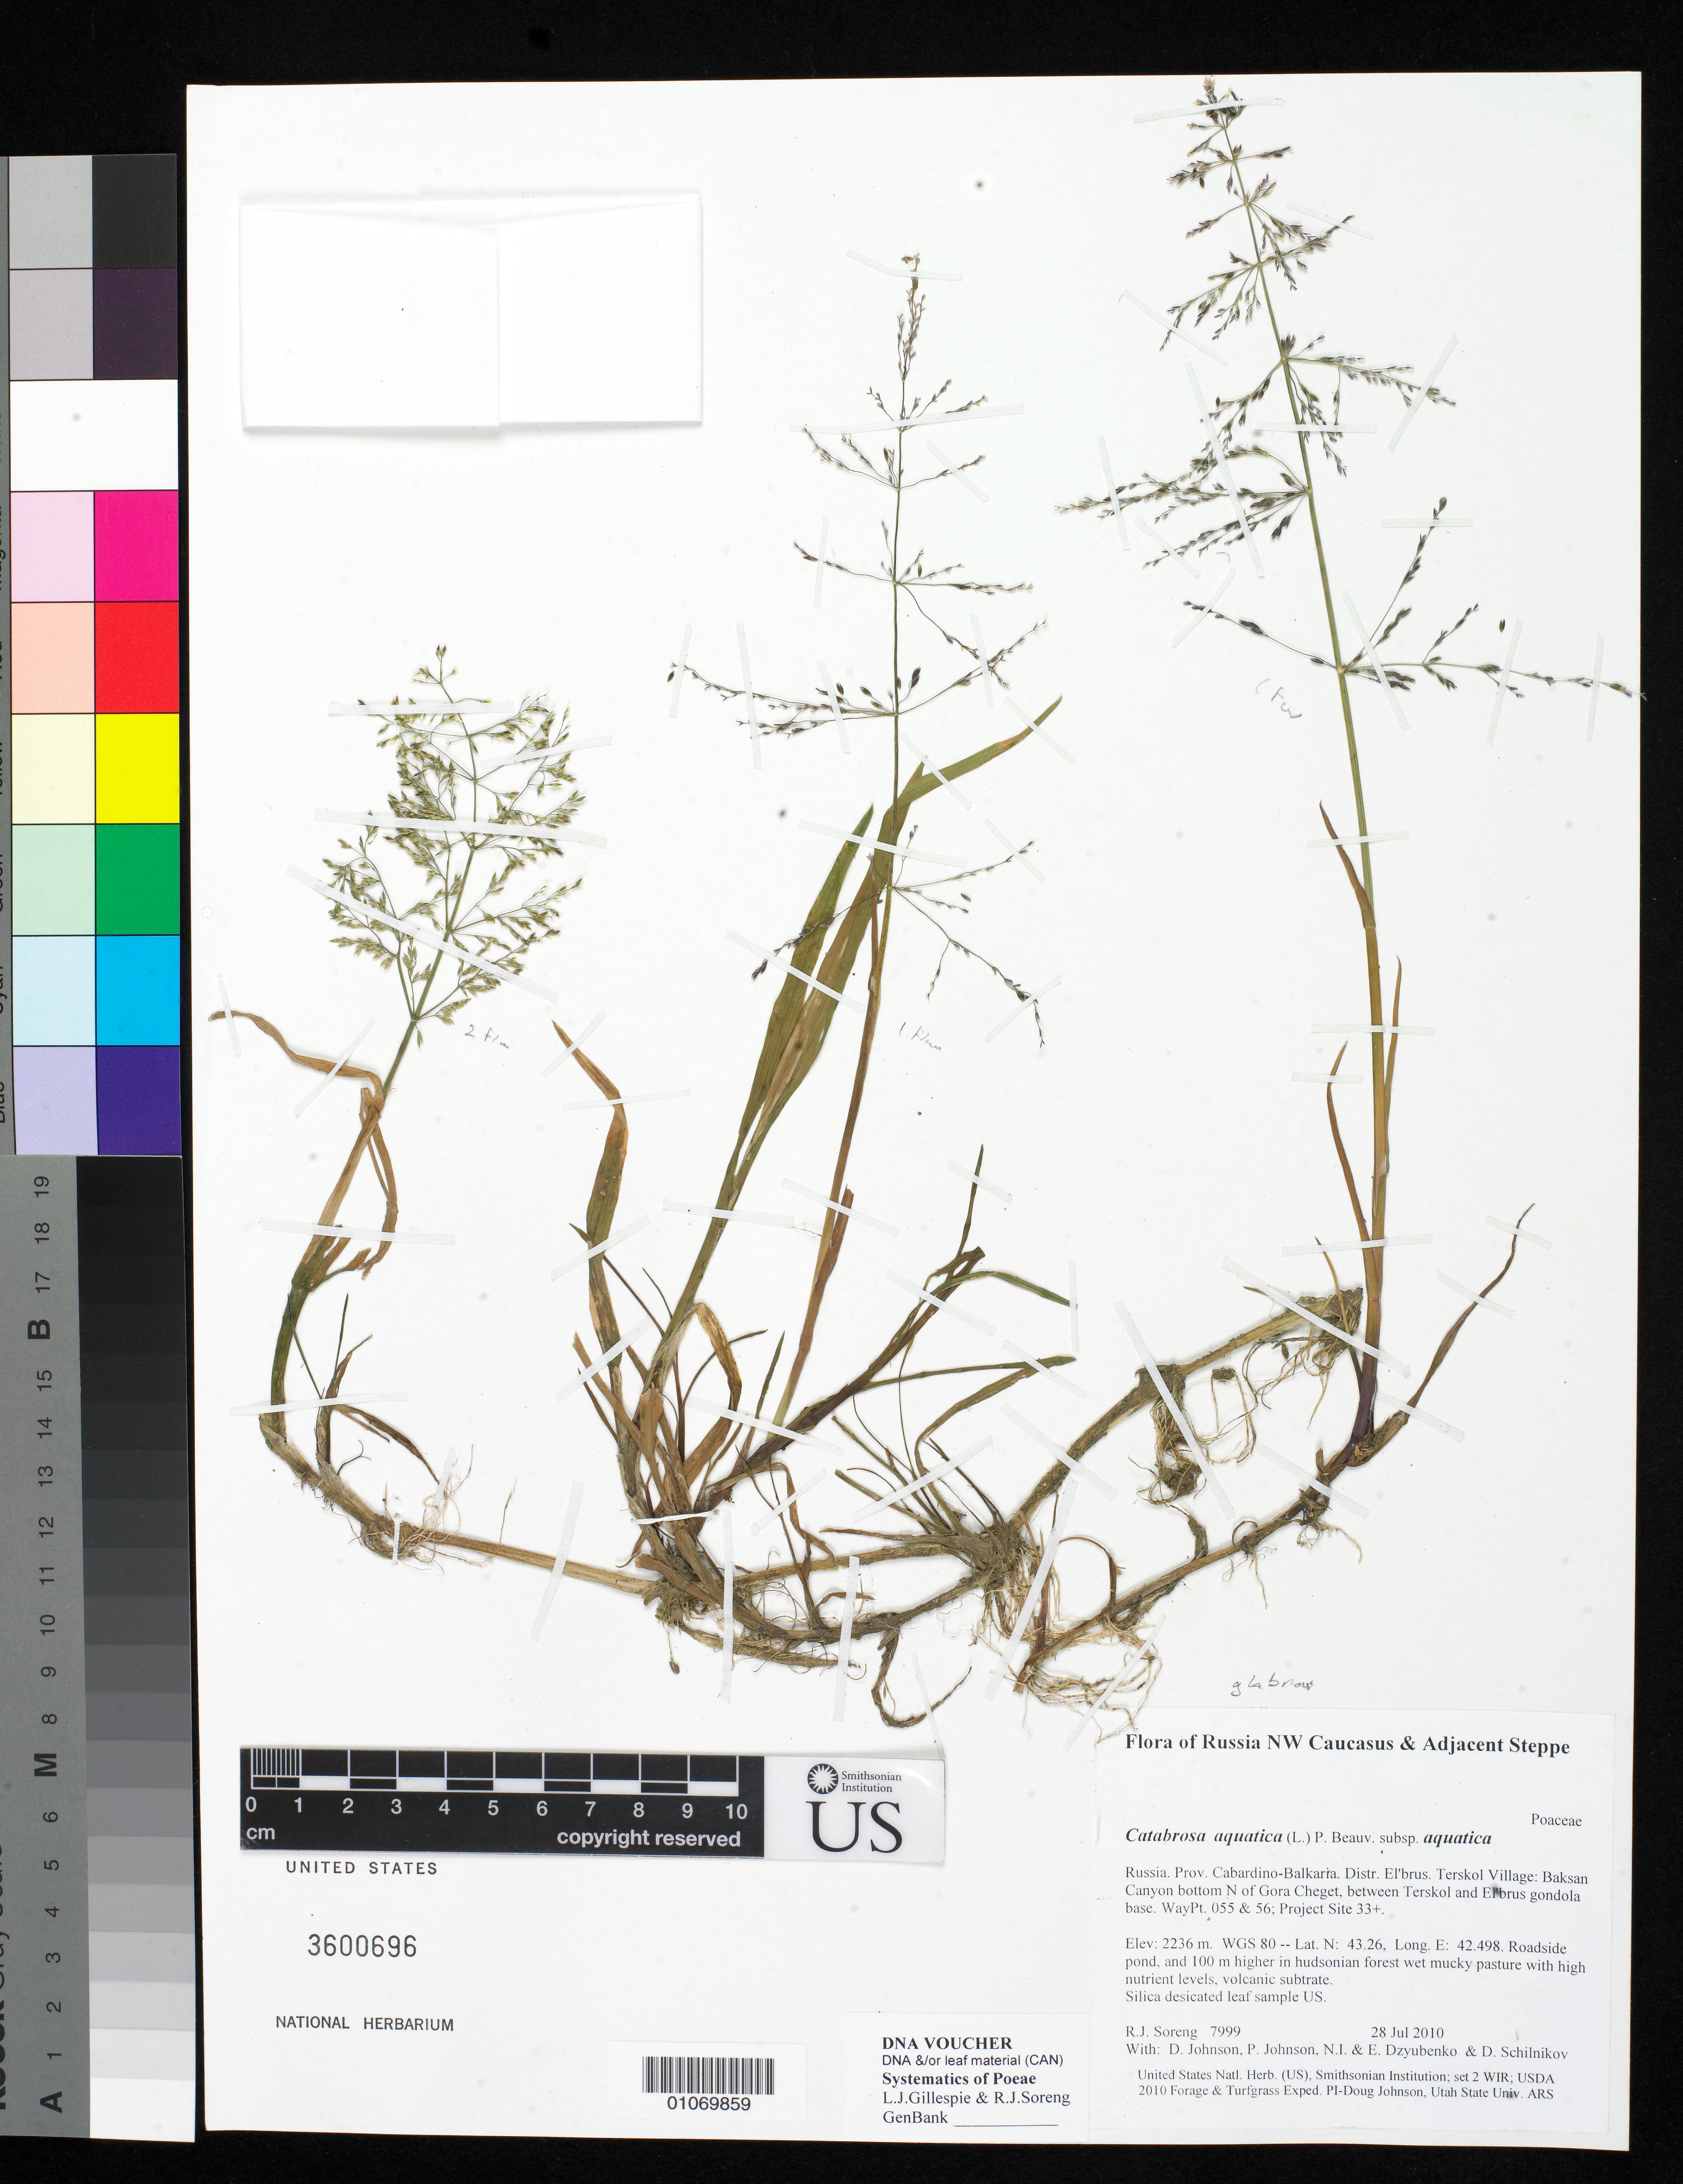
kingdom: Plantae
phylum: Tracheophyta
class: Liliopsida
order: Poales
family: Poaceae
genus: Catabrosa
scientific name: Catabrosa aquatica subsp. aquatica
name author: (L.) P. Beauv.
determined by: Soreng, Robert J., Research Associate (BOT), Smithsonian Institution - National Museum of Natural History (UNITED STATES)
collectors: R. J. Soreng, D. Johnson, P. Johnson, N. Dzyubenko, E. Dzyubenko & D. Schilnikov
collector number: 7999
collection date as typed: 28 Jul 2010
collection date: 2010-07-28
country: Russian Federation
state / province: Kabardino-Balkar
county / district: El'brus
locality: Terskol Village: Baksan Canyon bottom N of Gora Cheget, between Terskol and El'brus gondola base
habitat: Roadside pond, and 100 m higher in hudsonian forest wet mucky pasture with high nutrient levels, volcanic subtrate;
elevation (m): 2236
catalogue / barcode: US 3600696